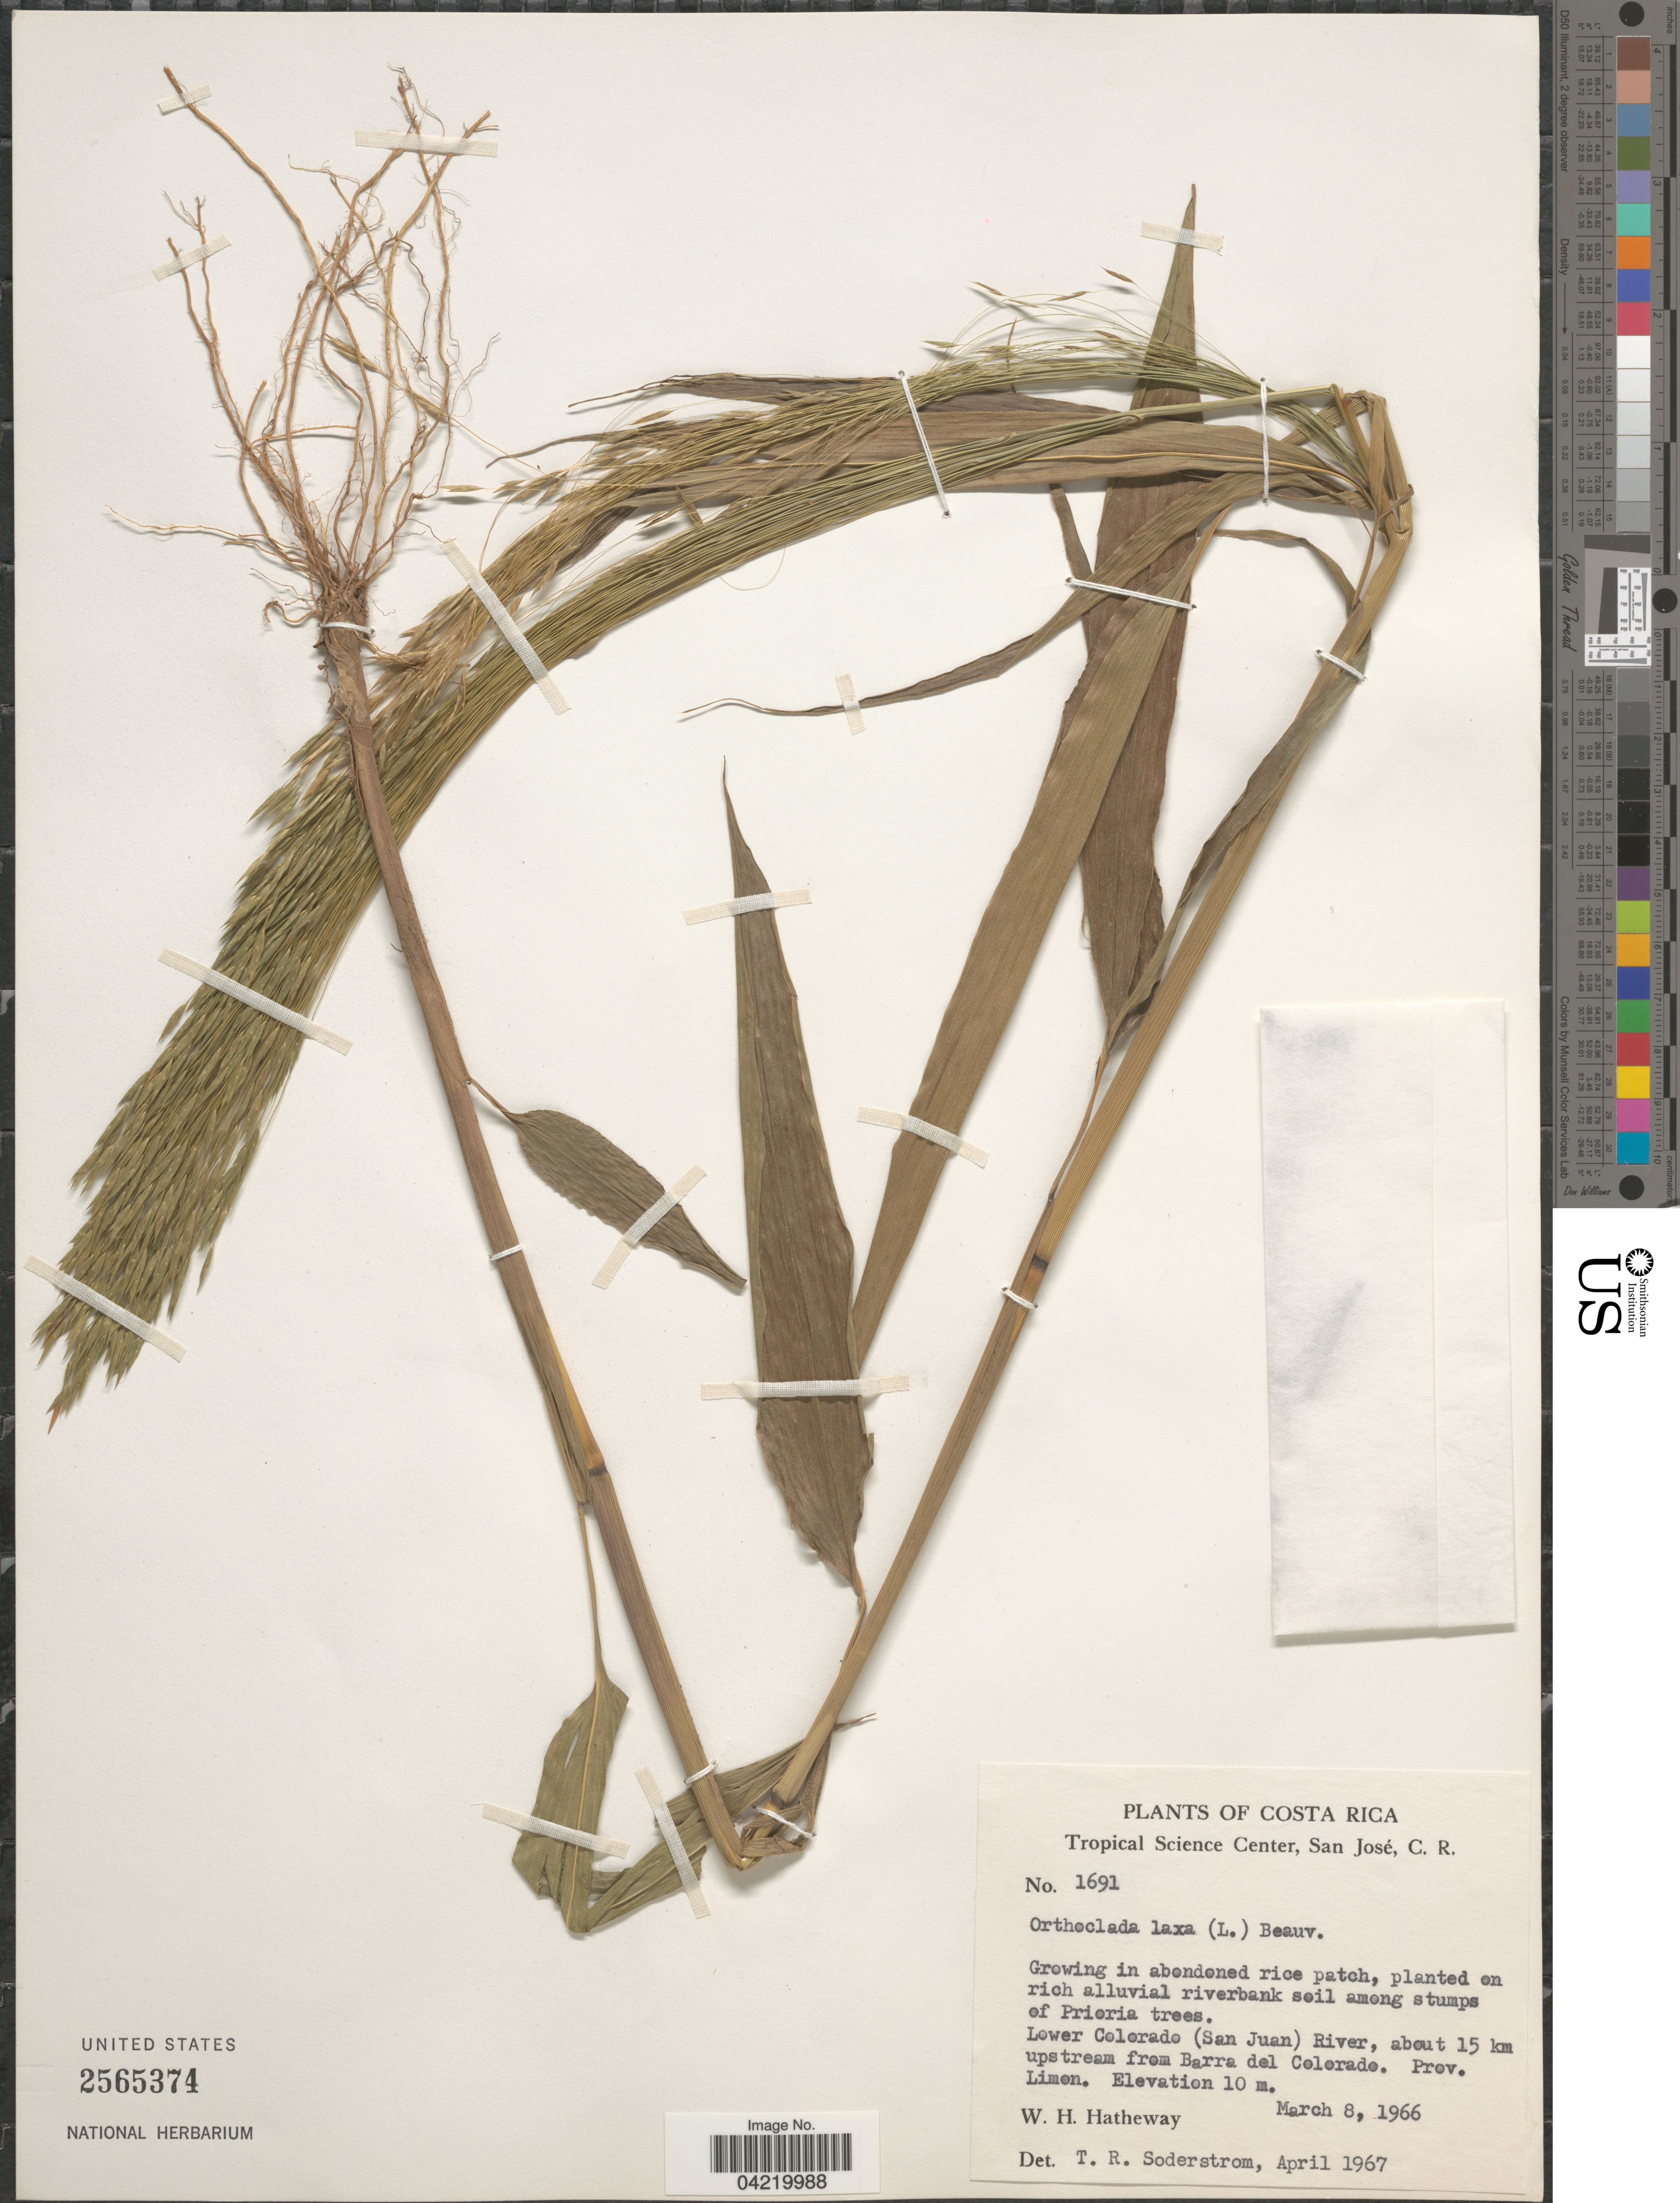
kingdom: Plantae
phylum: Tracheophyta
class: Liliopsida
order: Poales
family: Poaceae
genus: Orthoclada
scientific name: Orthoclada laxa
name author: P. Beauv.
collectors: W. H. Hatheway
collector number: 1691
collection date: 1966-03-08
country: Costa Rica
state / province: Limón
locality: Tropical Science Center, San José, C. R. [unsure placement]. In abandoned rice patch, planted on rich alluvial riverbank soil among stmps of Prieria trees. Lower Colorado (San Juan) River, about 15 km upstream from Barra del Colorado. Prov. Limon.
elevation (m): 10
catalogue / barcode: US 2565374